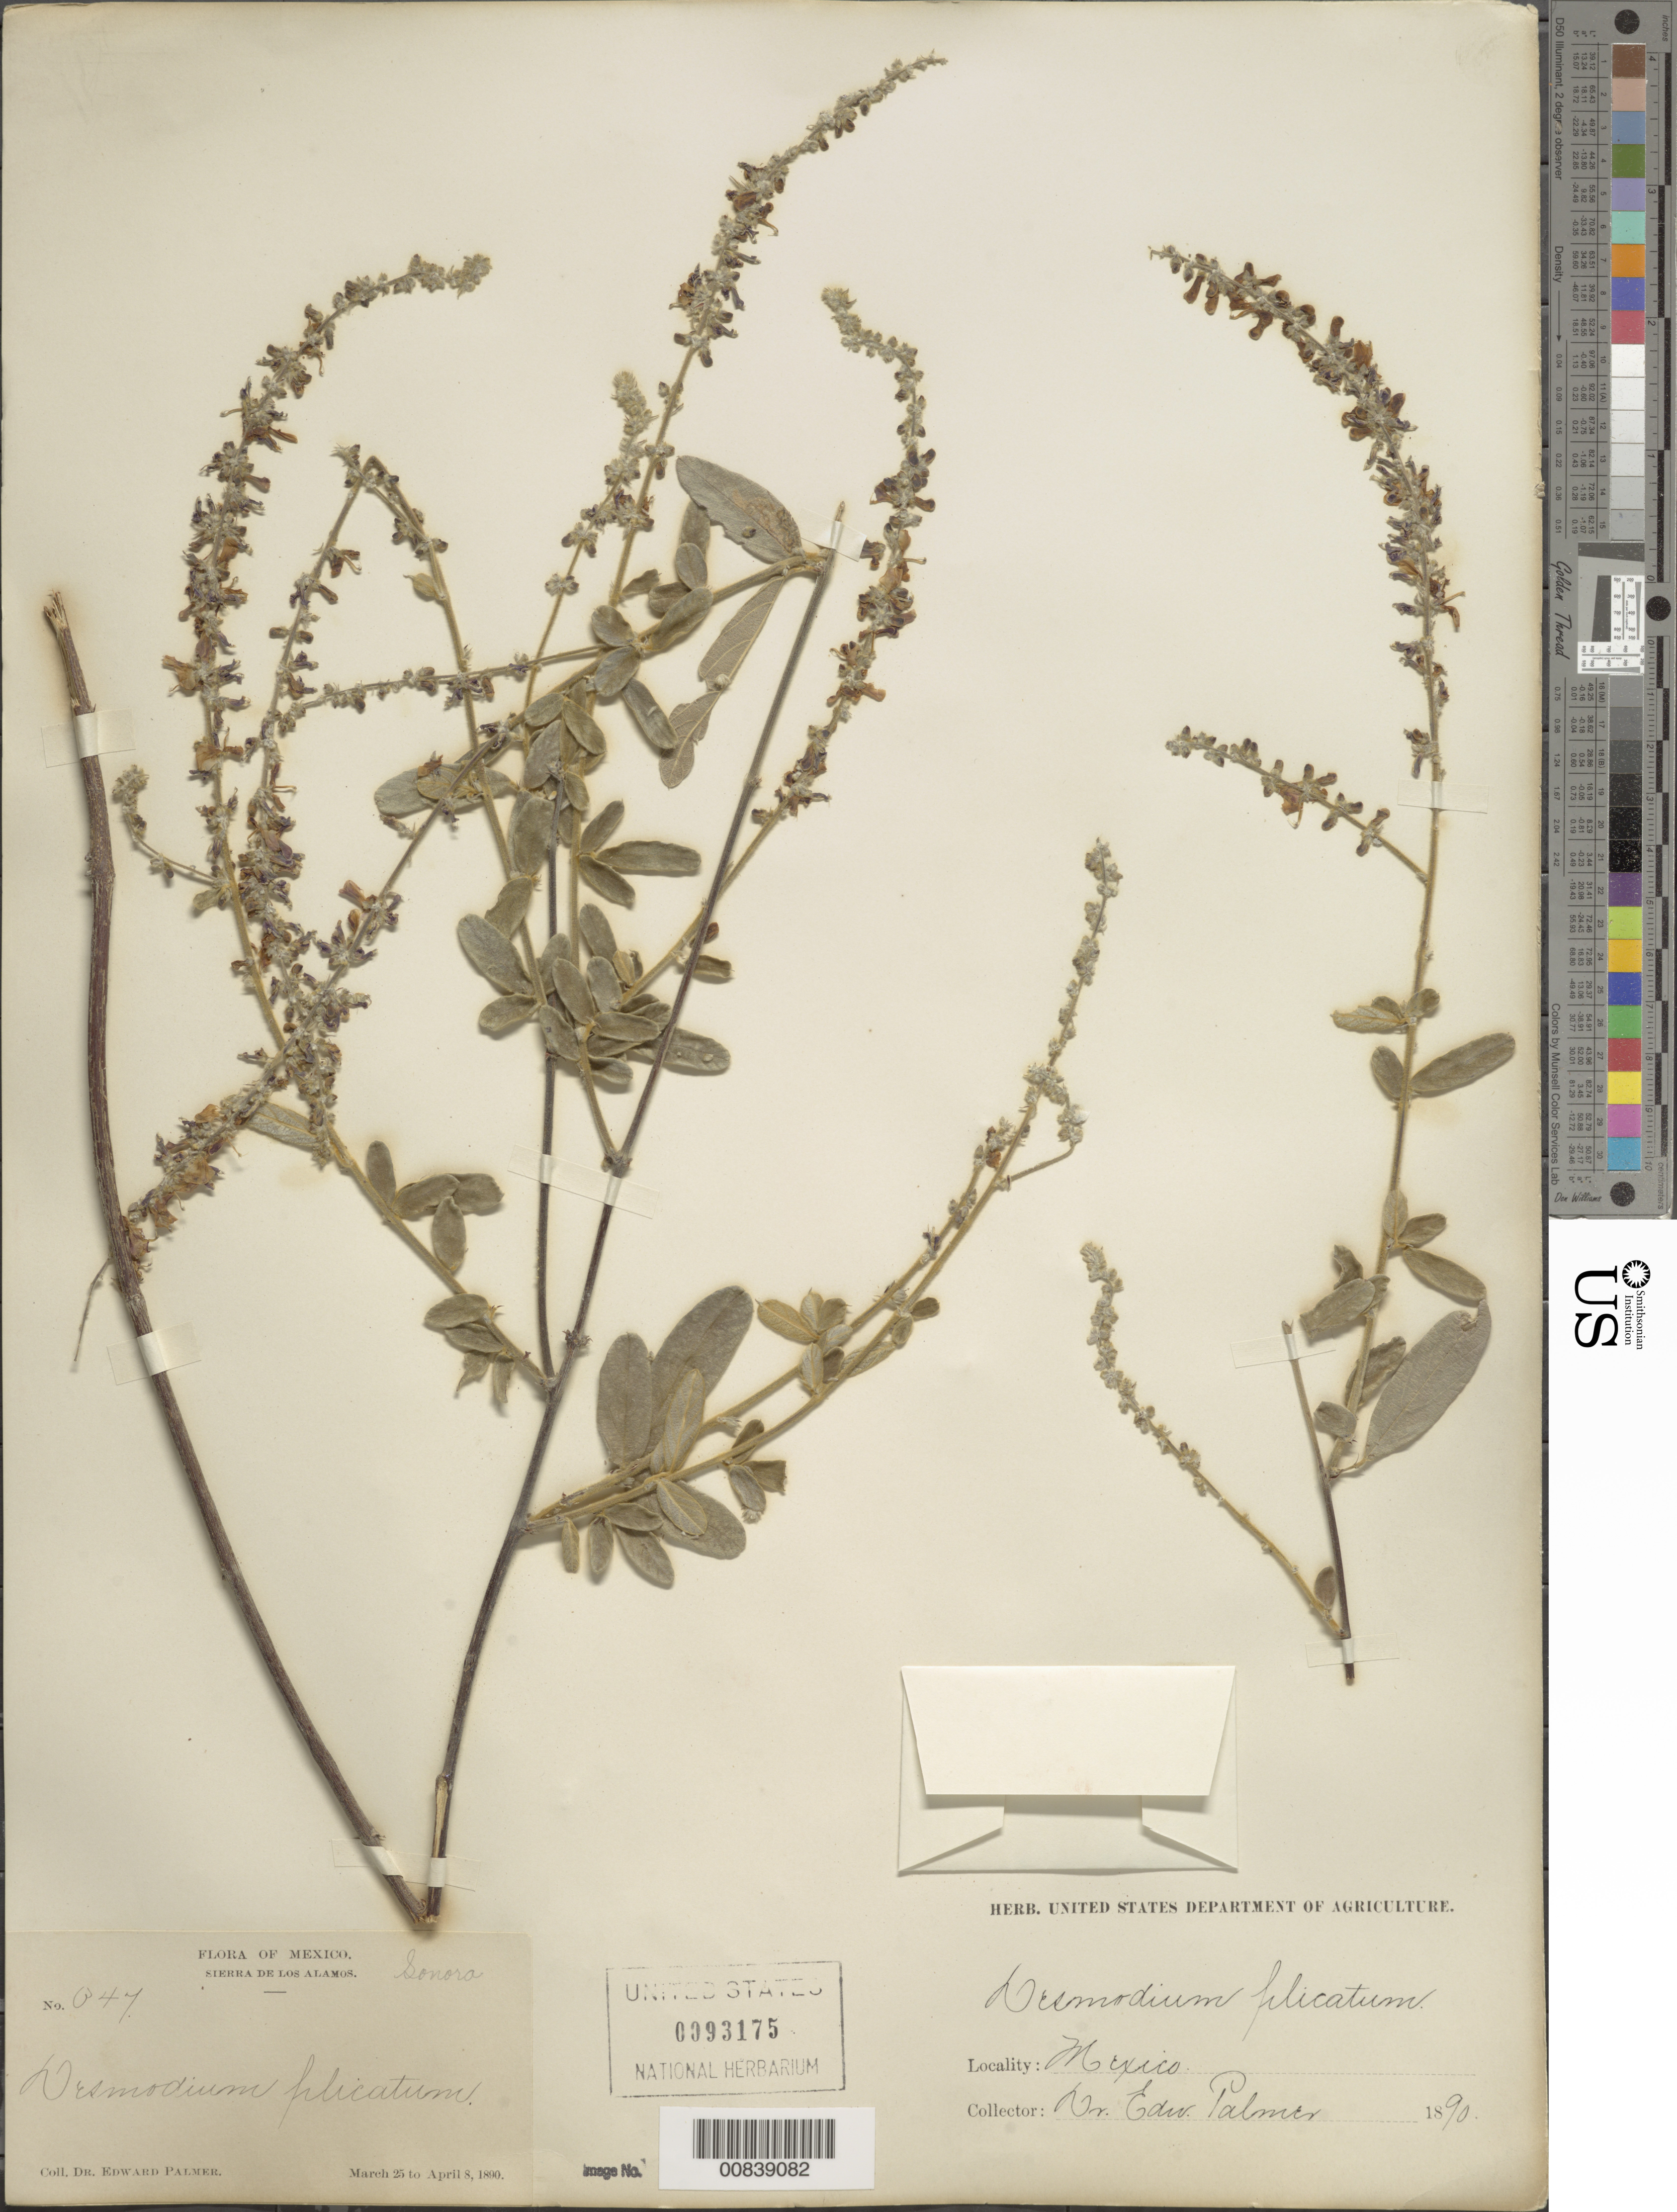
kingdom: Plantae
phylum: Tracheophyta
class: Magnoliopsida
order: Fabales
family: Fabaceae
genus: Desmodium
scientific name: Desmodium plicatum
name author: Schltdl. & Cham.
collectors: E. Palmer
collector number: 347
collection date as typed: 25 Mar 1890 to 08 Apr 1890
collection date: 1890-03-25/1890-04-08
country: Mexico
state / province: Sonora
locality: Sierra de los Alamos, Sonora.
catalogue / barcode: US 93175